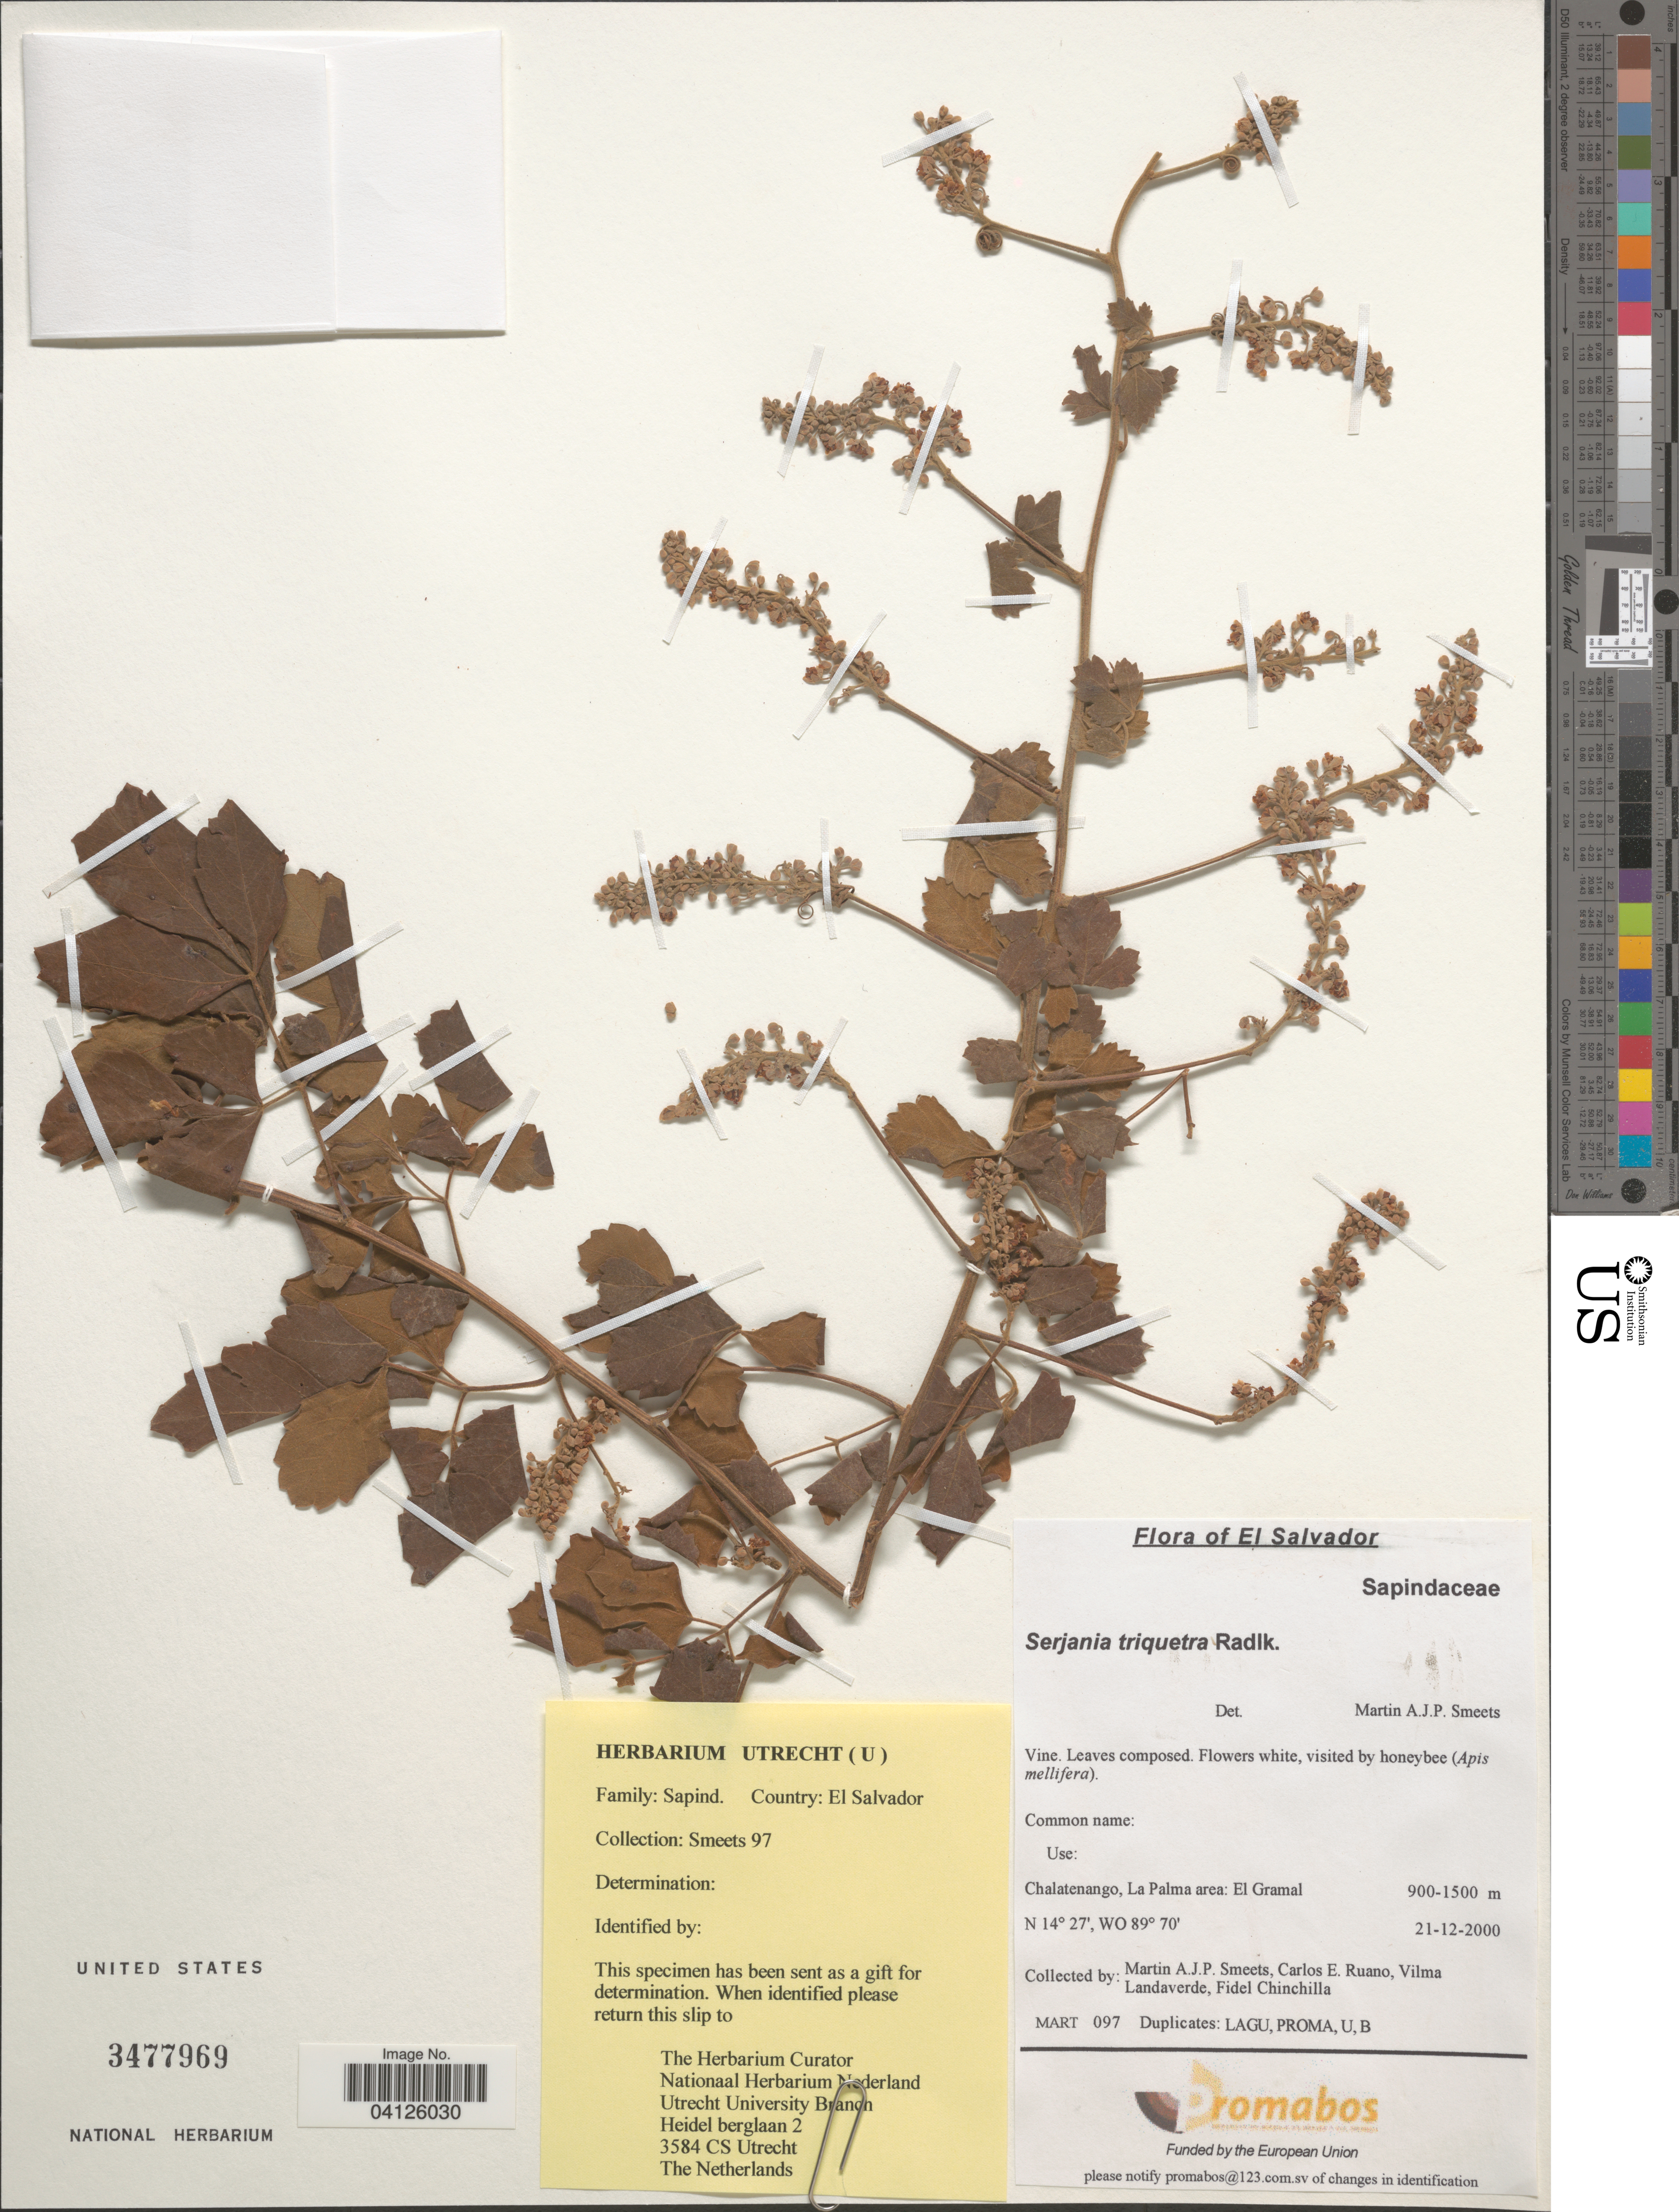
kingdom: Plantae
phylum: Tracheophyta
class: Magnoliopsida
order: Sapindales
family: Sapindaceae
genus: Serjania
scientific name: Serjania triquetra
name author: Radlk.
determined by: Acevedo-Rodriguez, P., (US), Smithsonian Institution - National Museum of Natural History (UNITED STATES)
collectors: M. Smeets, C. Ruano, V. Landaverde & F. Chinchilla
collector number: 097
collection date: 2000-12-21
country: El Salvador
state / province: Chalatenango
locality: La Palma area: El Gramal.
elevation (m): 900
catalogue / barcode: US 3477969